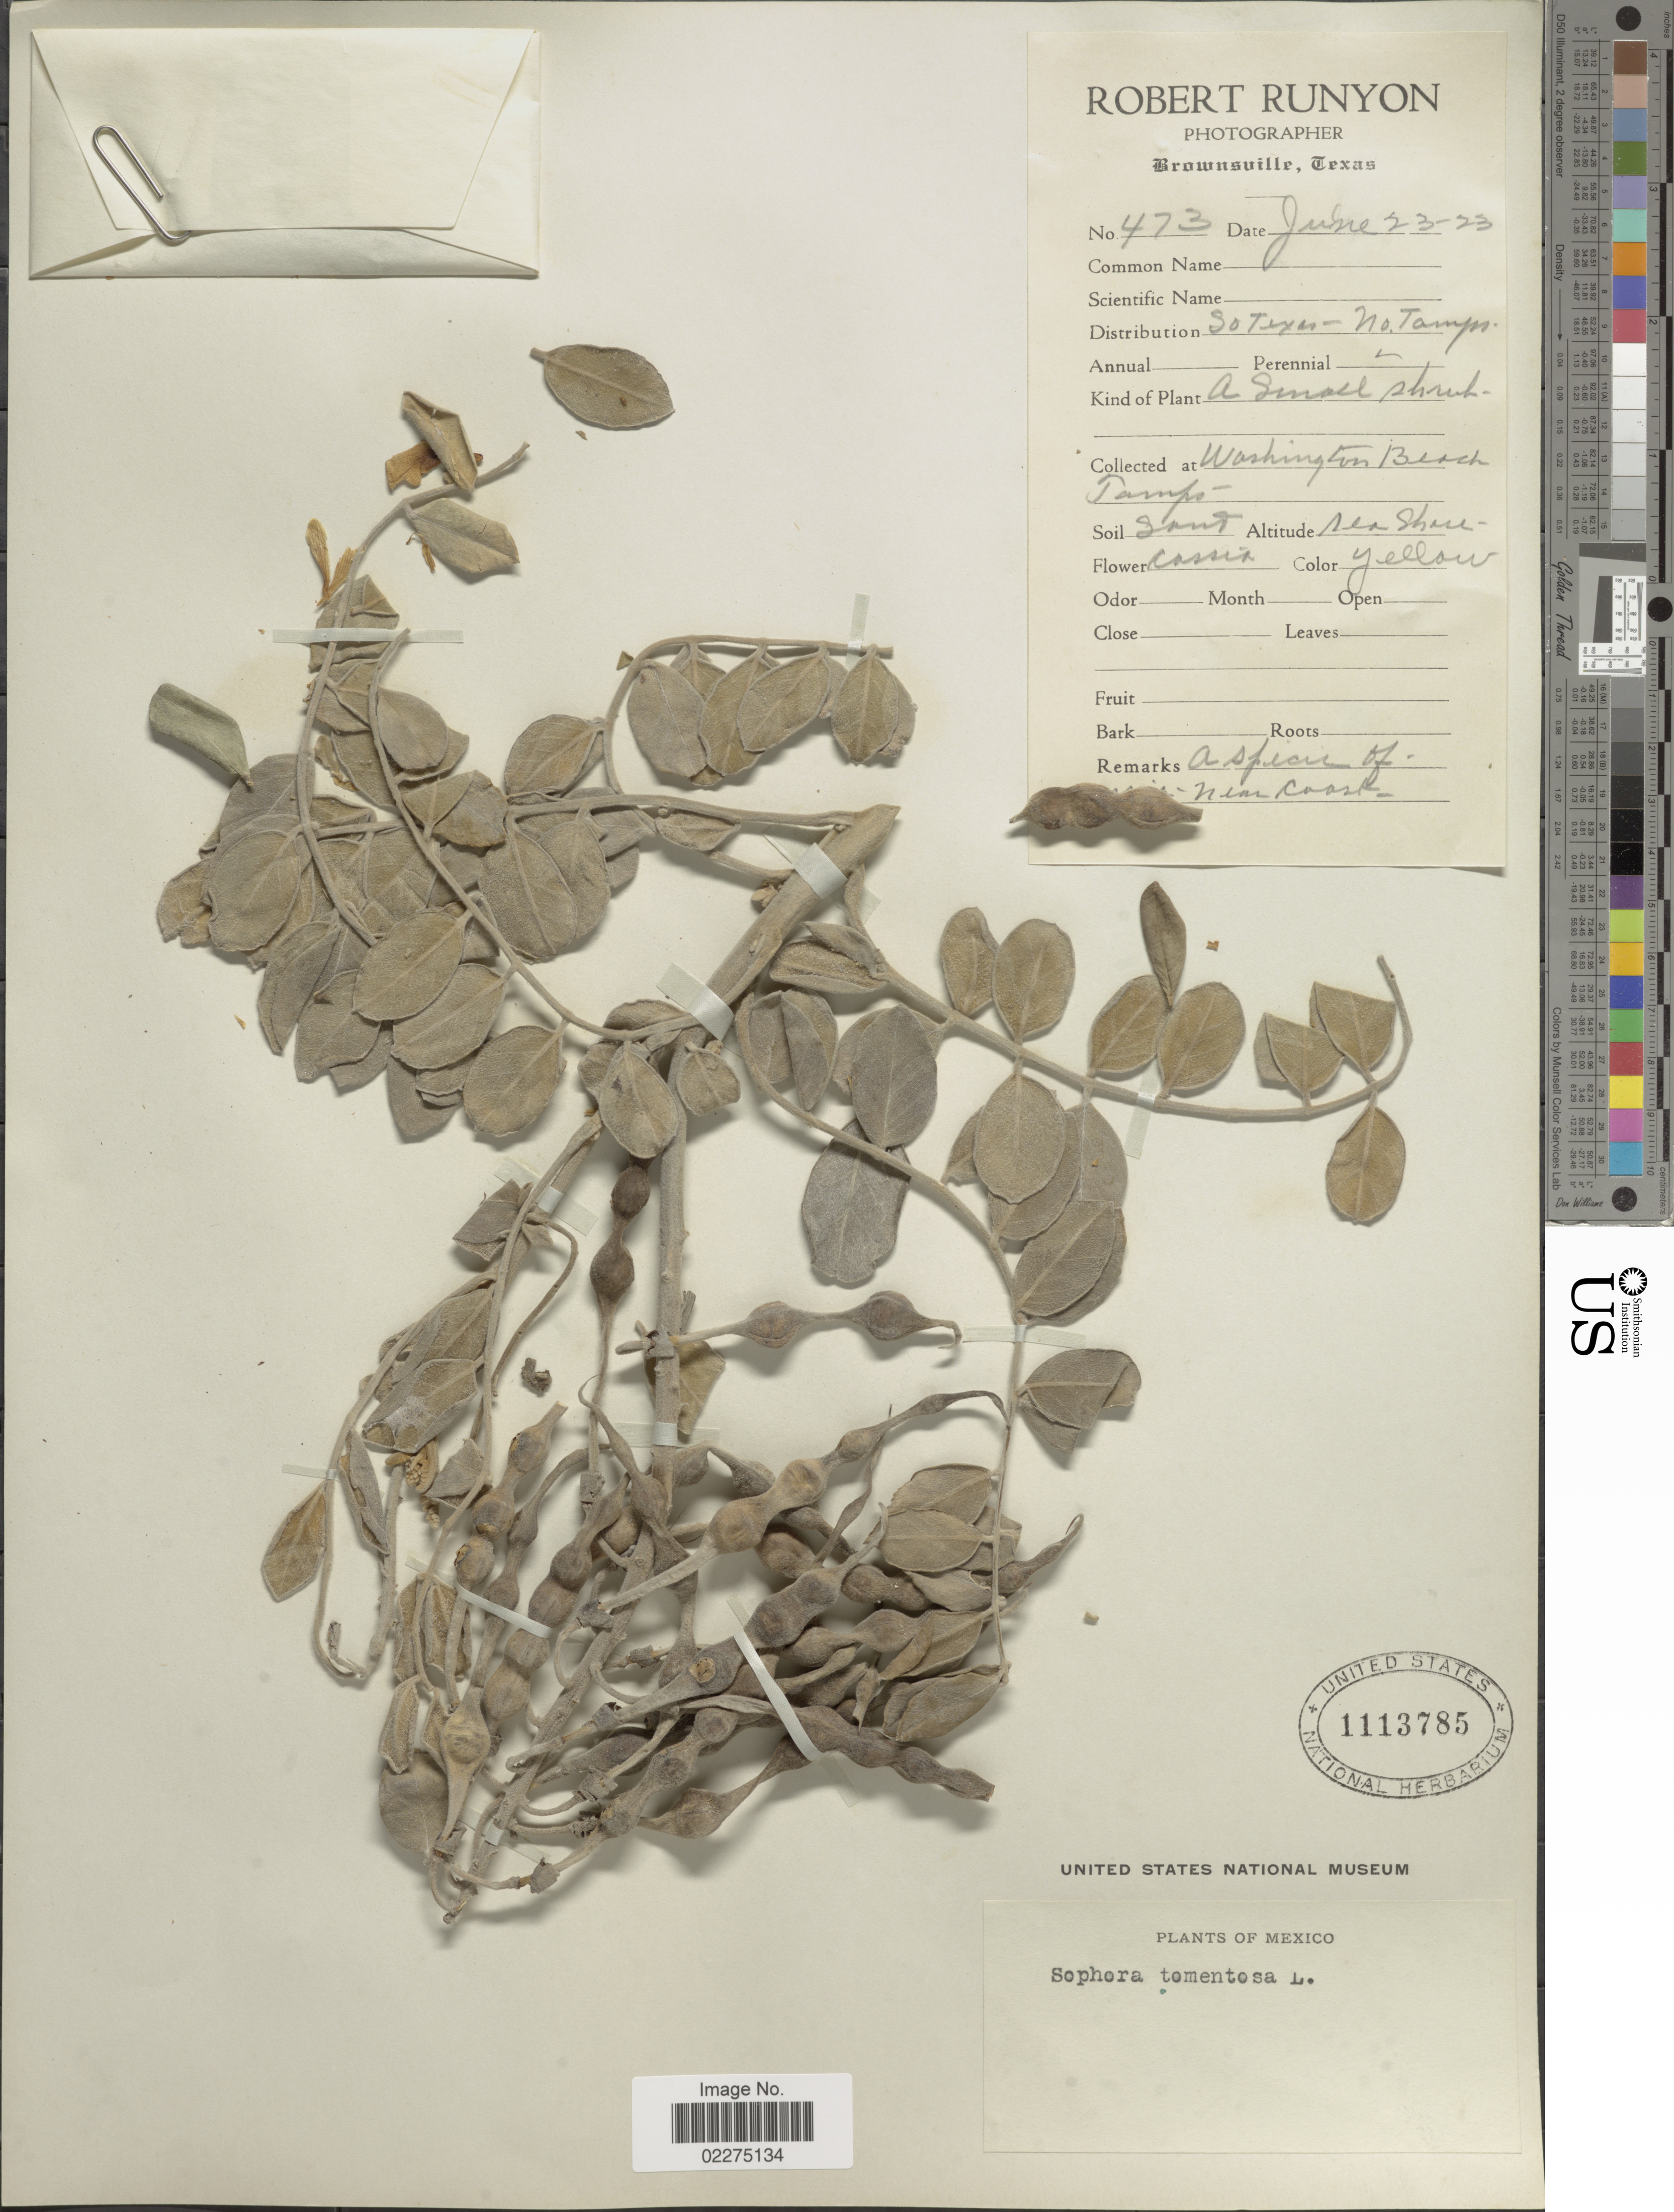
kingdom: Plantae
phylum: Tracheophyta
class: Magnoliopsida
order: Fabales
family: Fabaceae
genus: Sophora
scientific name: Sophora tomentosa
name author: L.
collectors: R. Runyon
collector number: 473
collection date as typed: Transcribed d/m/y: 23/6/23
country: Mexico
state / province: Tamaulipas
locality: Washington Beach. Tamps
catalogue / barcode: US 1113785